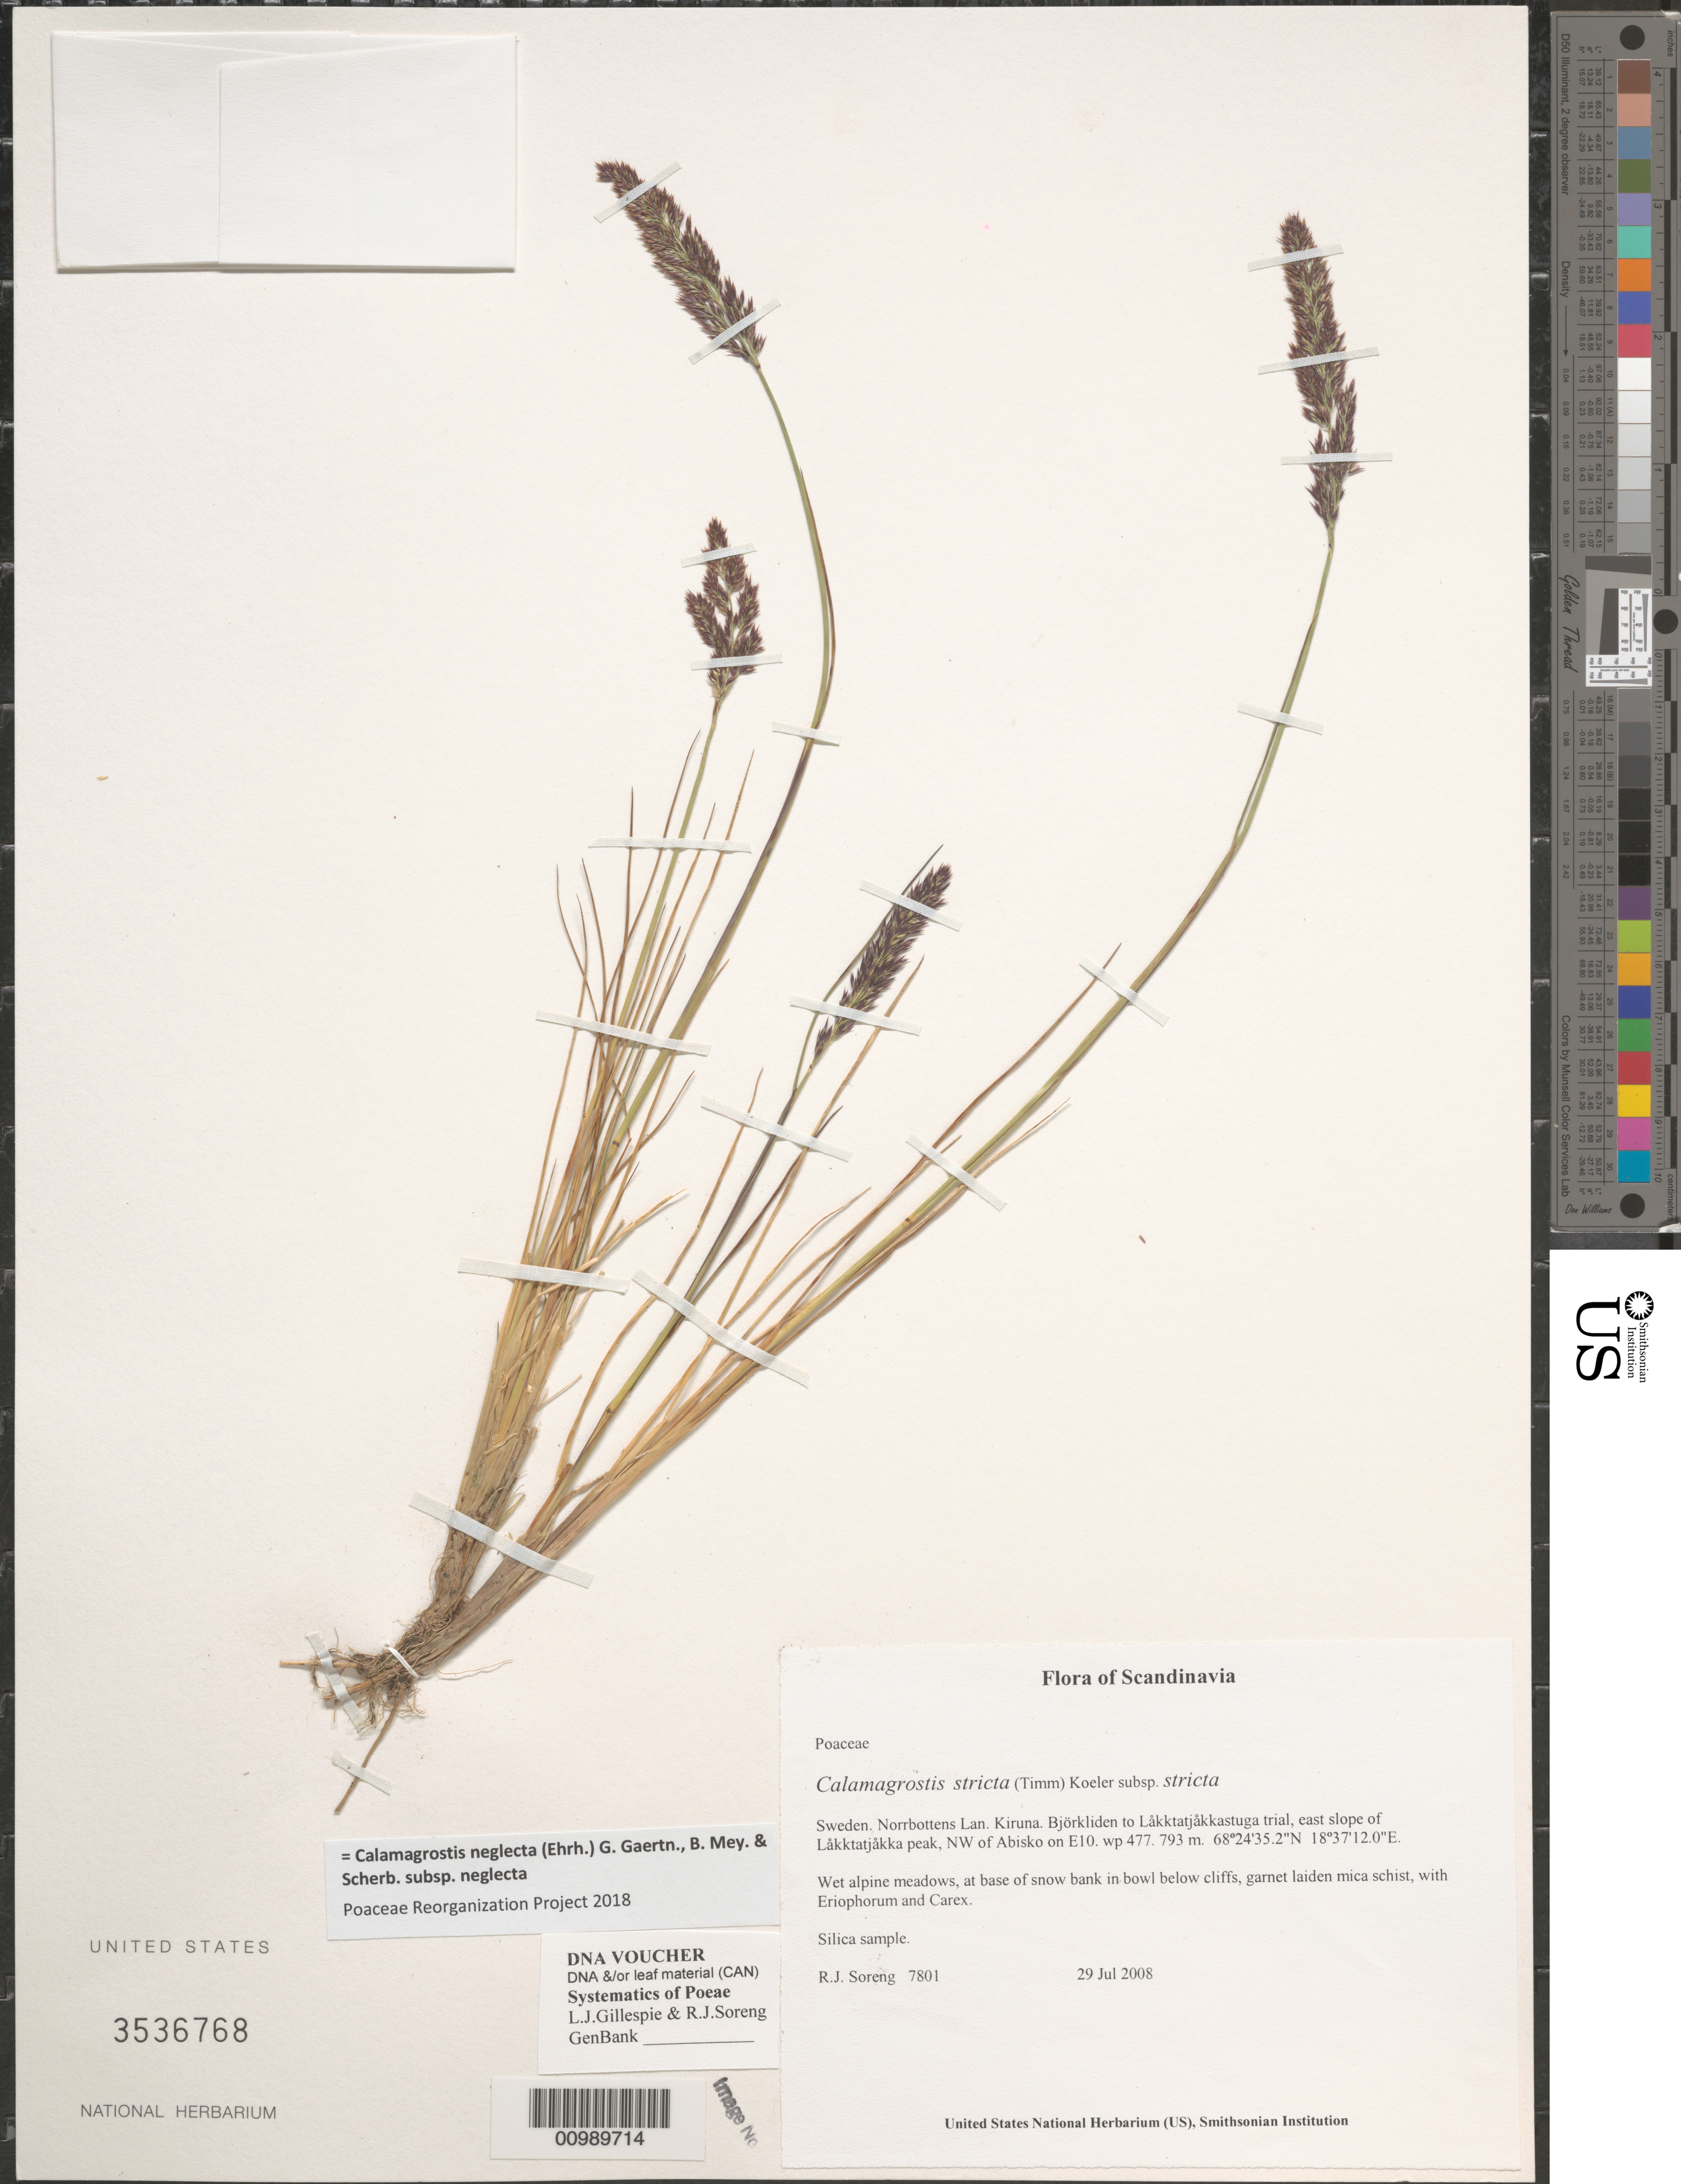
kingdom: Plantae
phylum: Tracheophyta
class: Liliopsida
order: Poales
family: Poaceae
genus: Calamagrostis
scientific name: Calamagrostis neglecta subsp. neglecta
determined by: Poaceae Reorganization Project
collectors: R. J. Soreng & N. L. Soreng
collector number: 7801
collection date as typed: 29 Jul 2008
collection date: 2008-07-29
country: Sweden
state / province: Norrbotten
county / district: Kiruna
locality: Björkliden to Låkktatjåkkastuga trial, east slope of Låkktatjåkka peak, NW of Abisko on E10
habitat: Wet alpine meadows, at base of snow bank in bowl below cliffs, garnet laiden mica schist, with Eriophorum and Carex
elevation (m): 793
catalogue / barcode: US 3536768